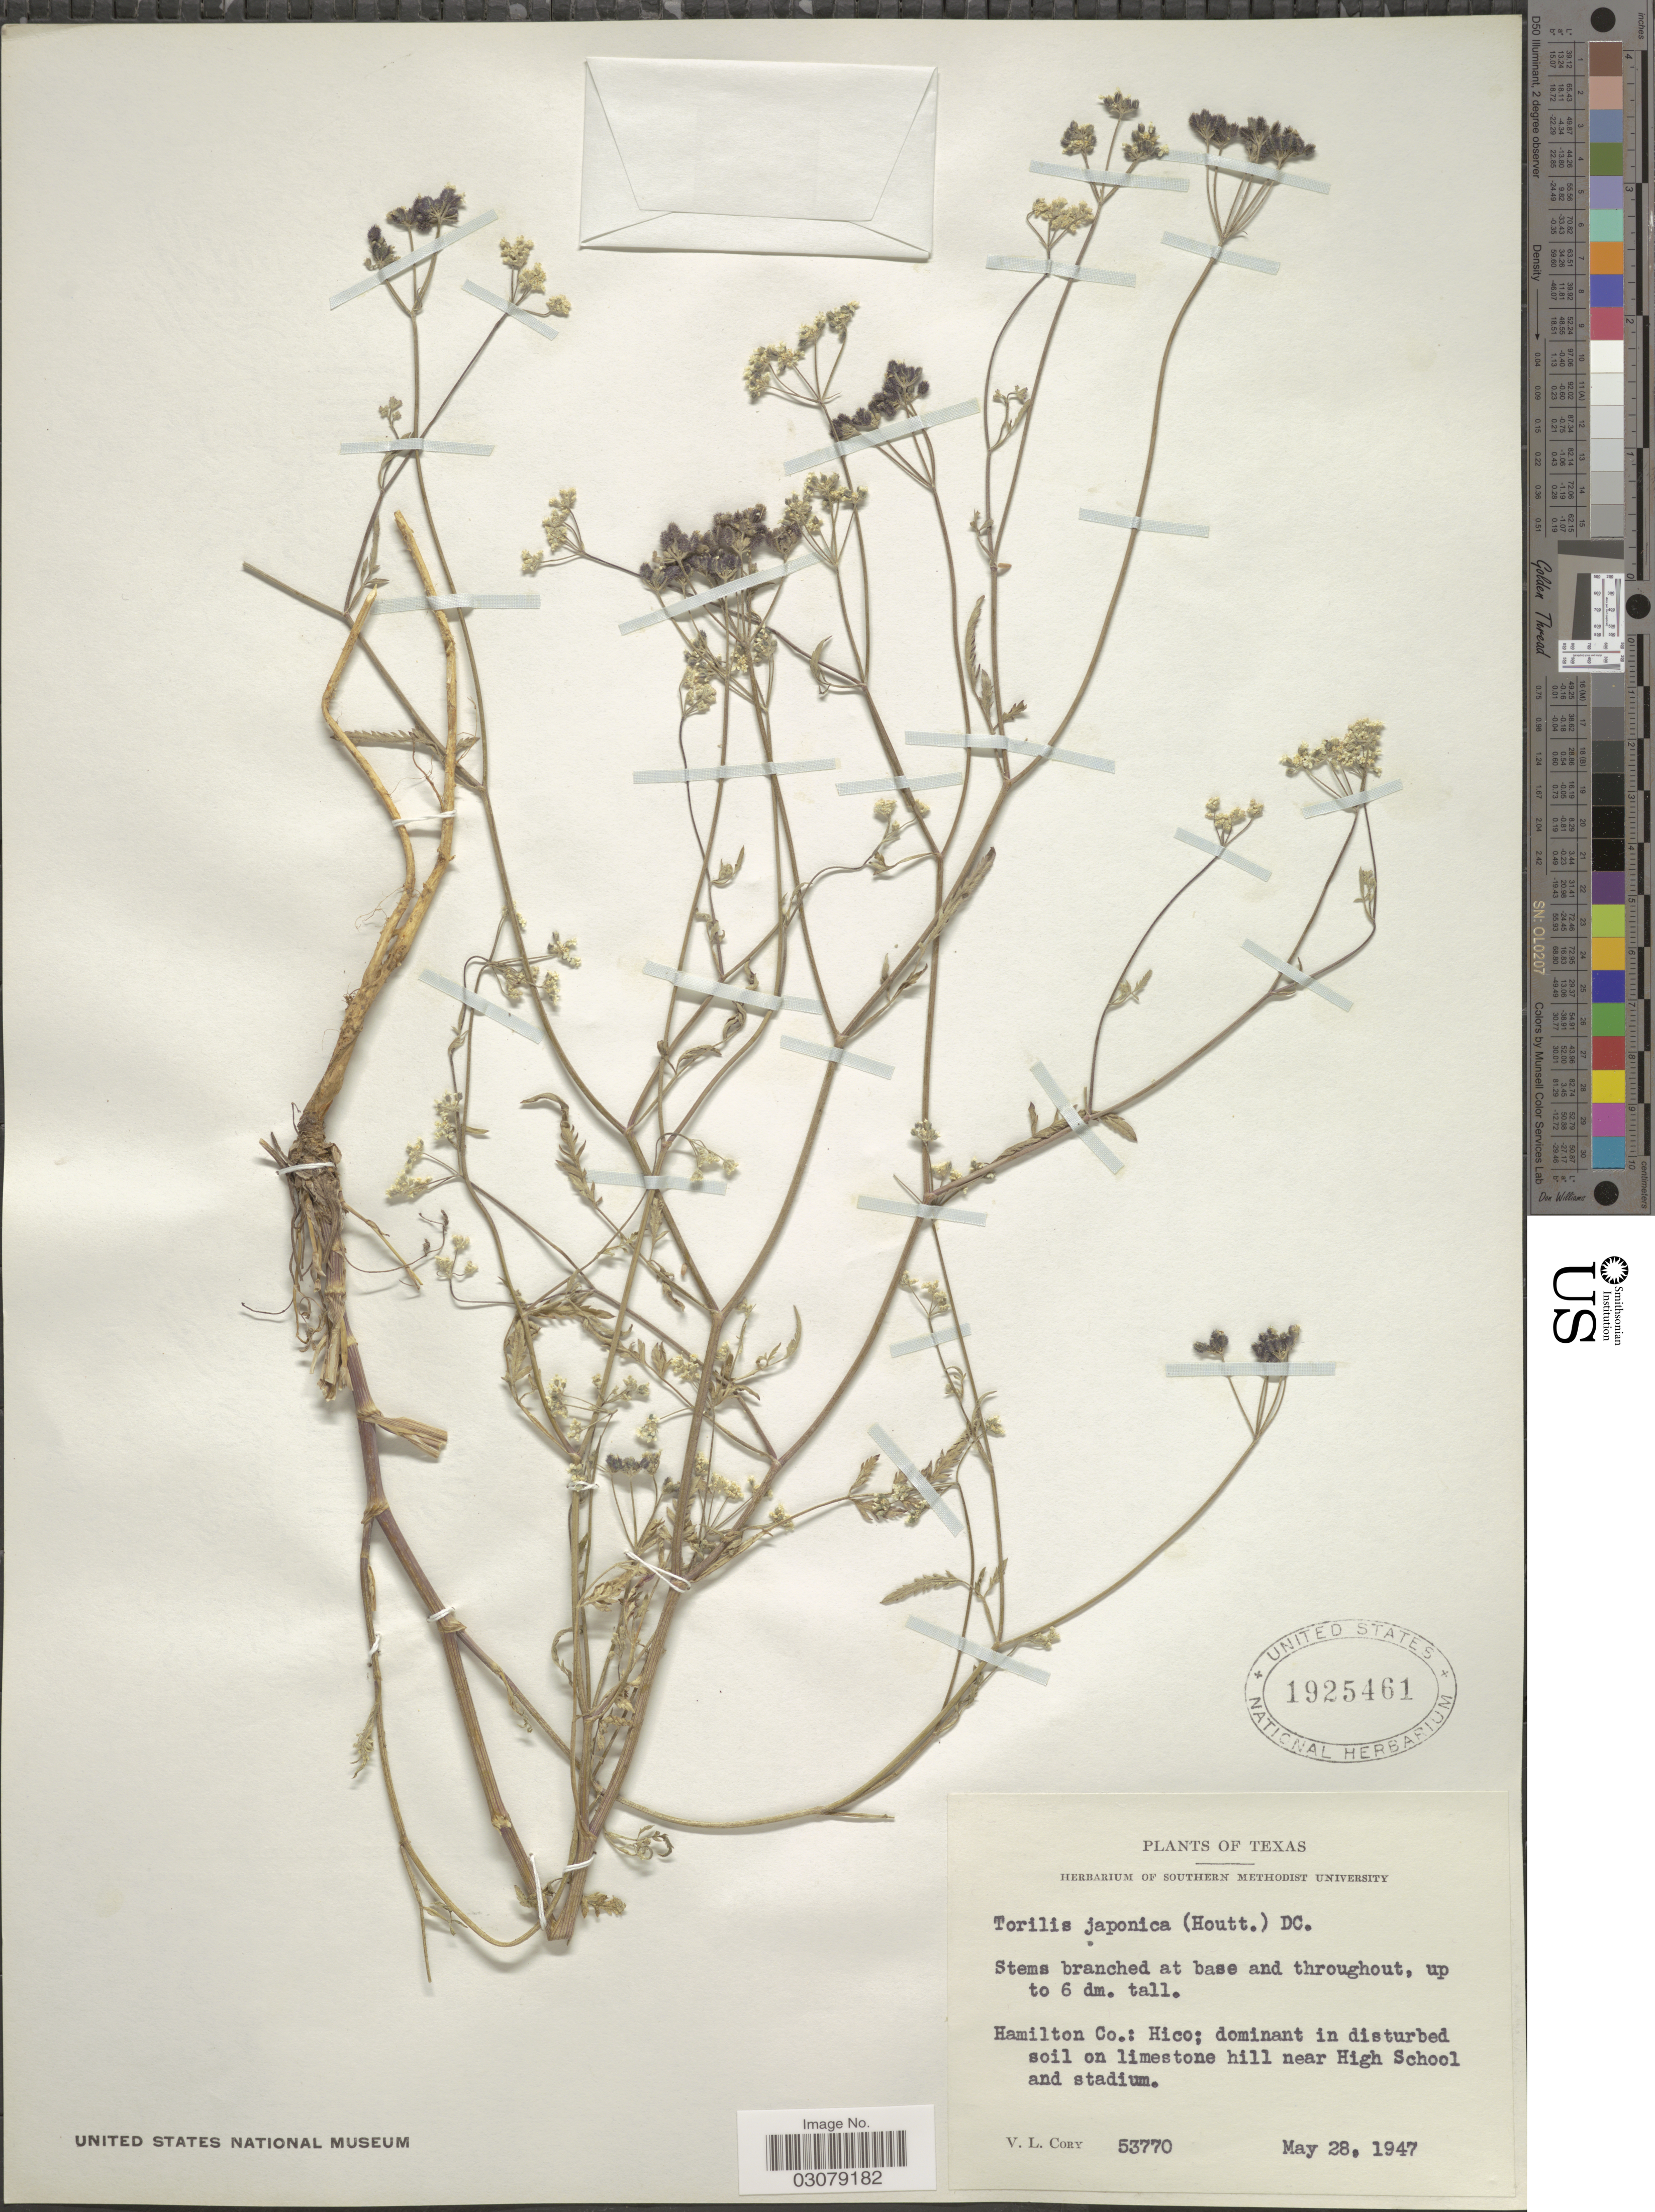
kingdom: Plantae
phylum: Tracheophyta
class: Magnoliopsida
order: Apiales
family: Apiaceae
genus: Torilis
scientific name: Torilis japonica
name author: (Houtt.) DC.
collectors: V. Cory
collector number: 53770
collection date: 1947-05-28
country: United States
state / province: Texas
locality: Hamilton Co.: Hico; dominant in disturbed soil on limestone hill near High School and stadium.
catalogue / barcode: US 1925461